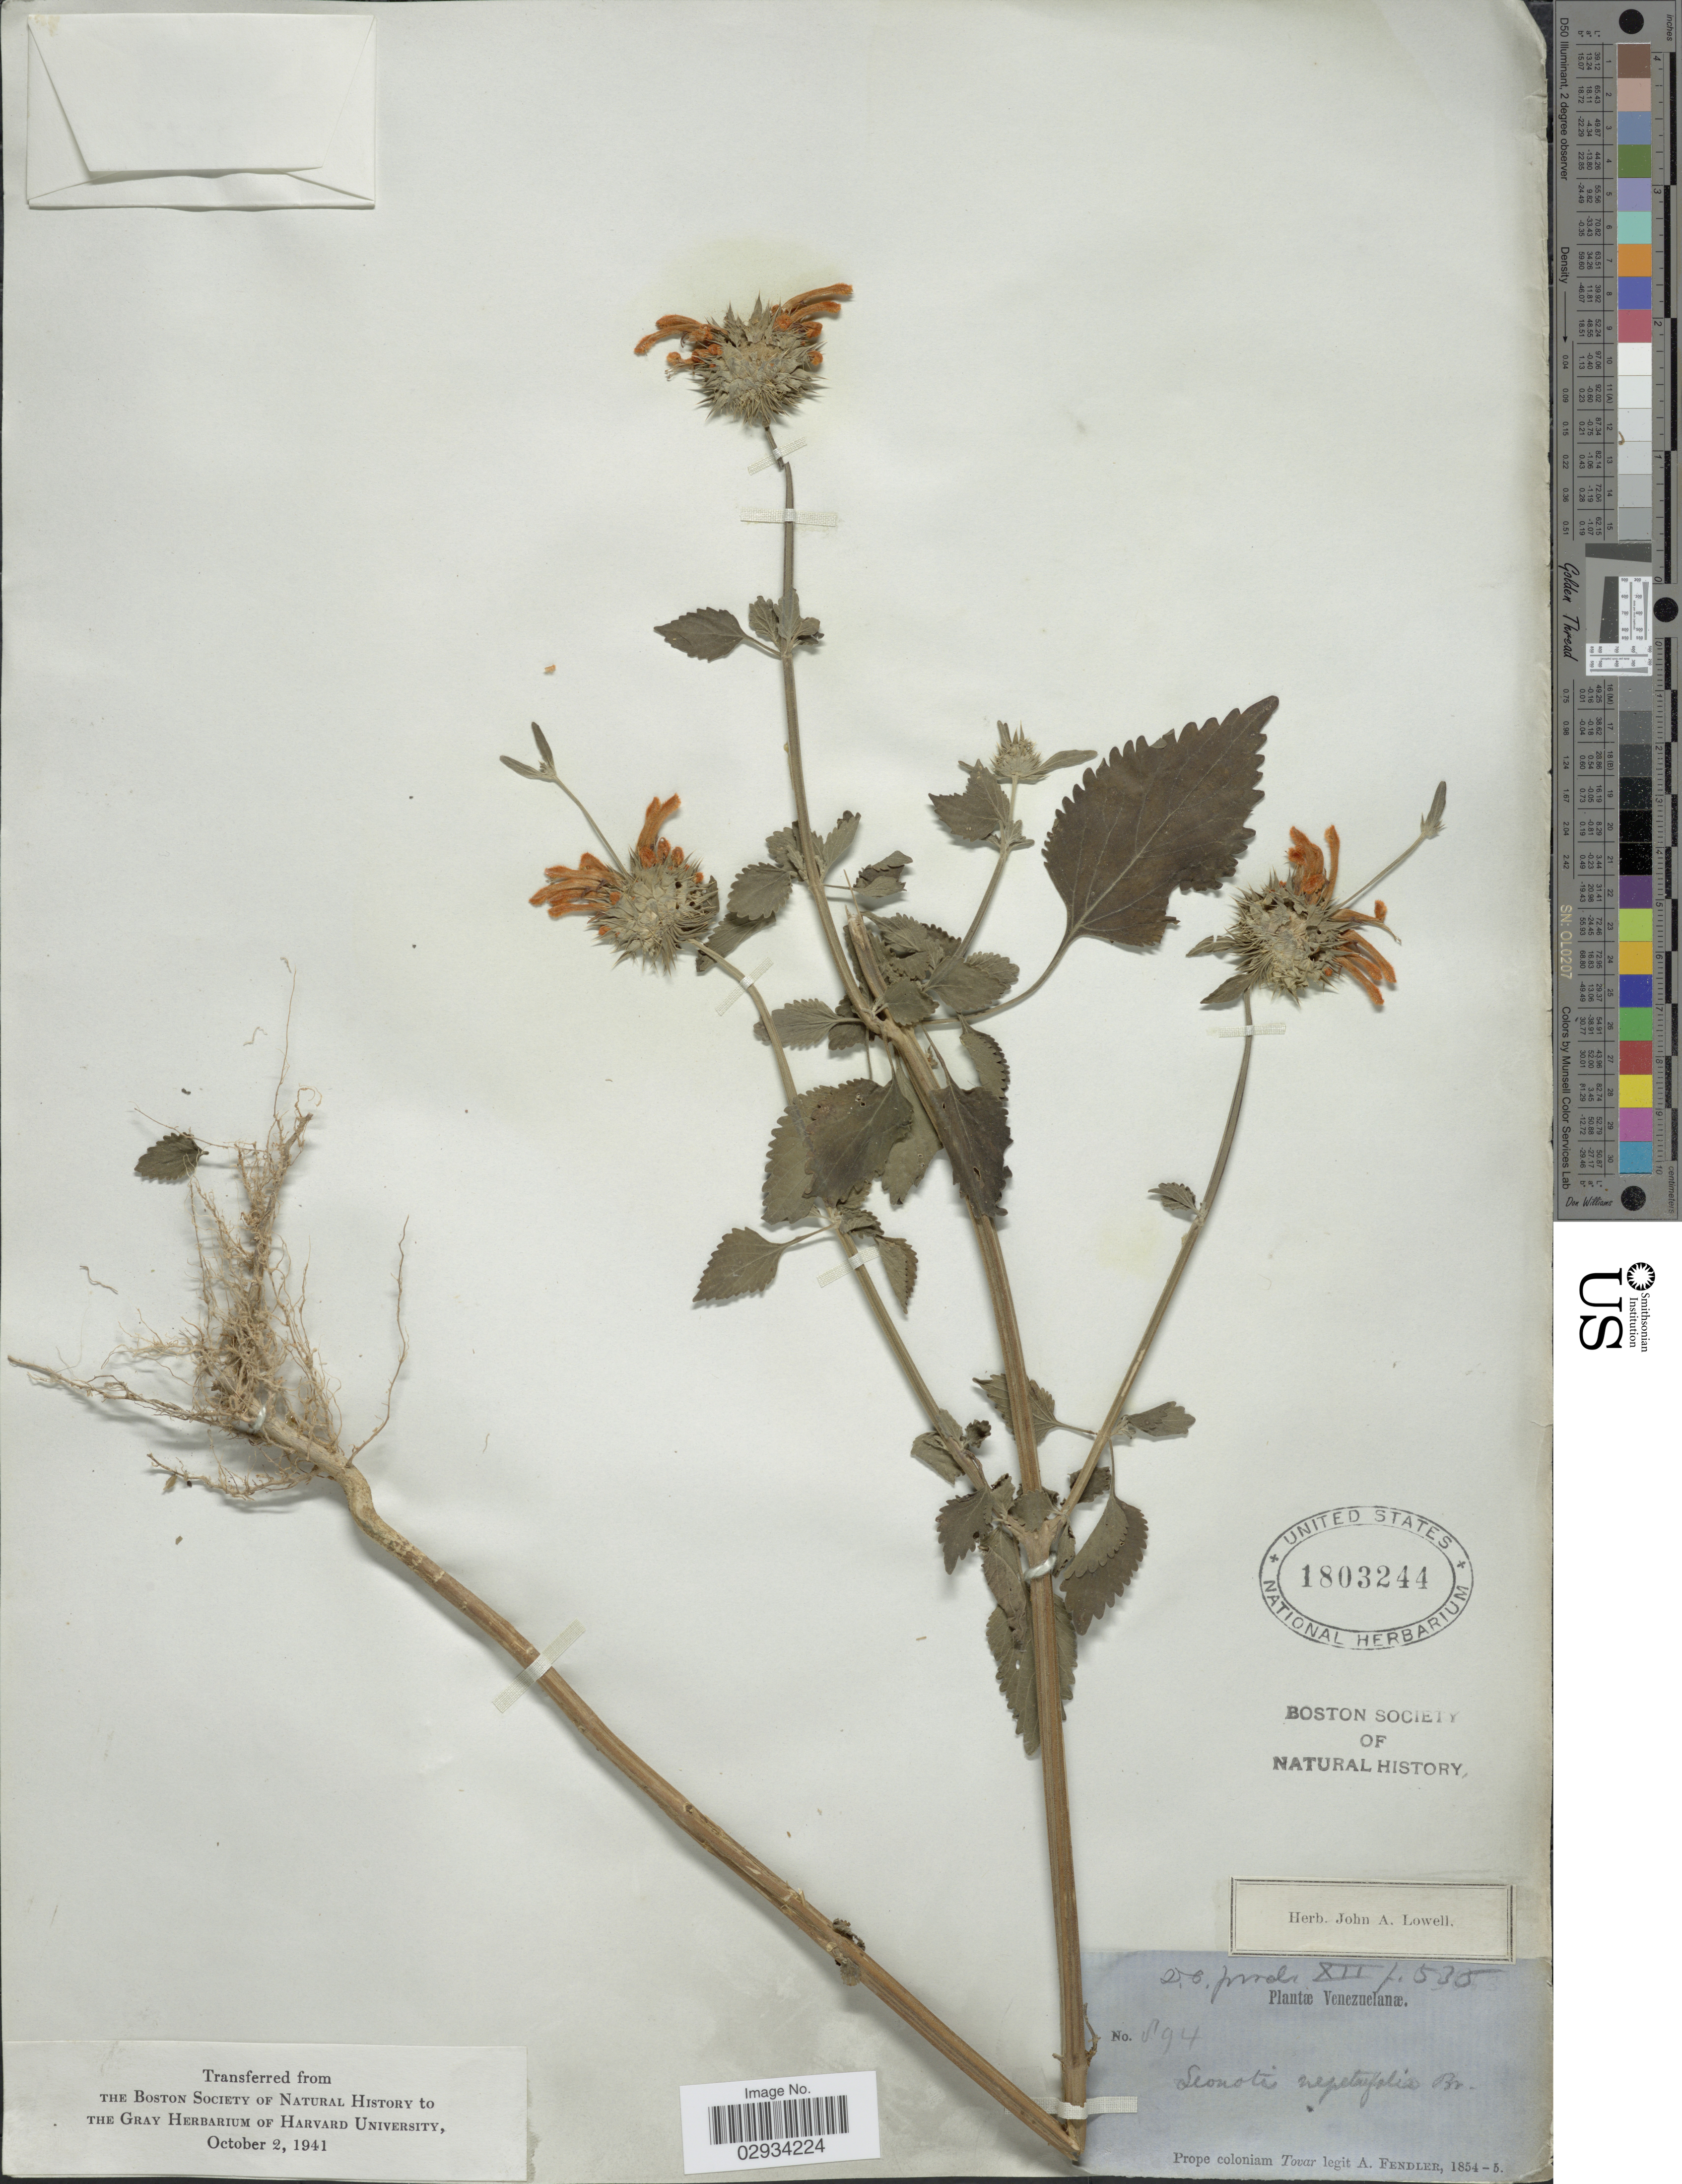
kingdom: Plantae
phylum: Tracheophyta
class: Magnoliopsida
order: Lamiales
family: Lamiaceae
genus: Leonotis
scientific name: Leonotis nepetifolia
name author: (L.) R. Br.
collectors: A. Fendler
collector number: S94*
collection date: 1854/1855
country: Venezuela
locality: Venezuelanæ. Prope coloniam Tovar.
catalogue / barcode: US 1803244